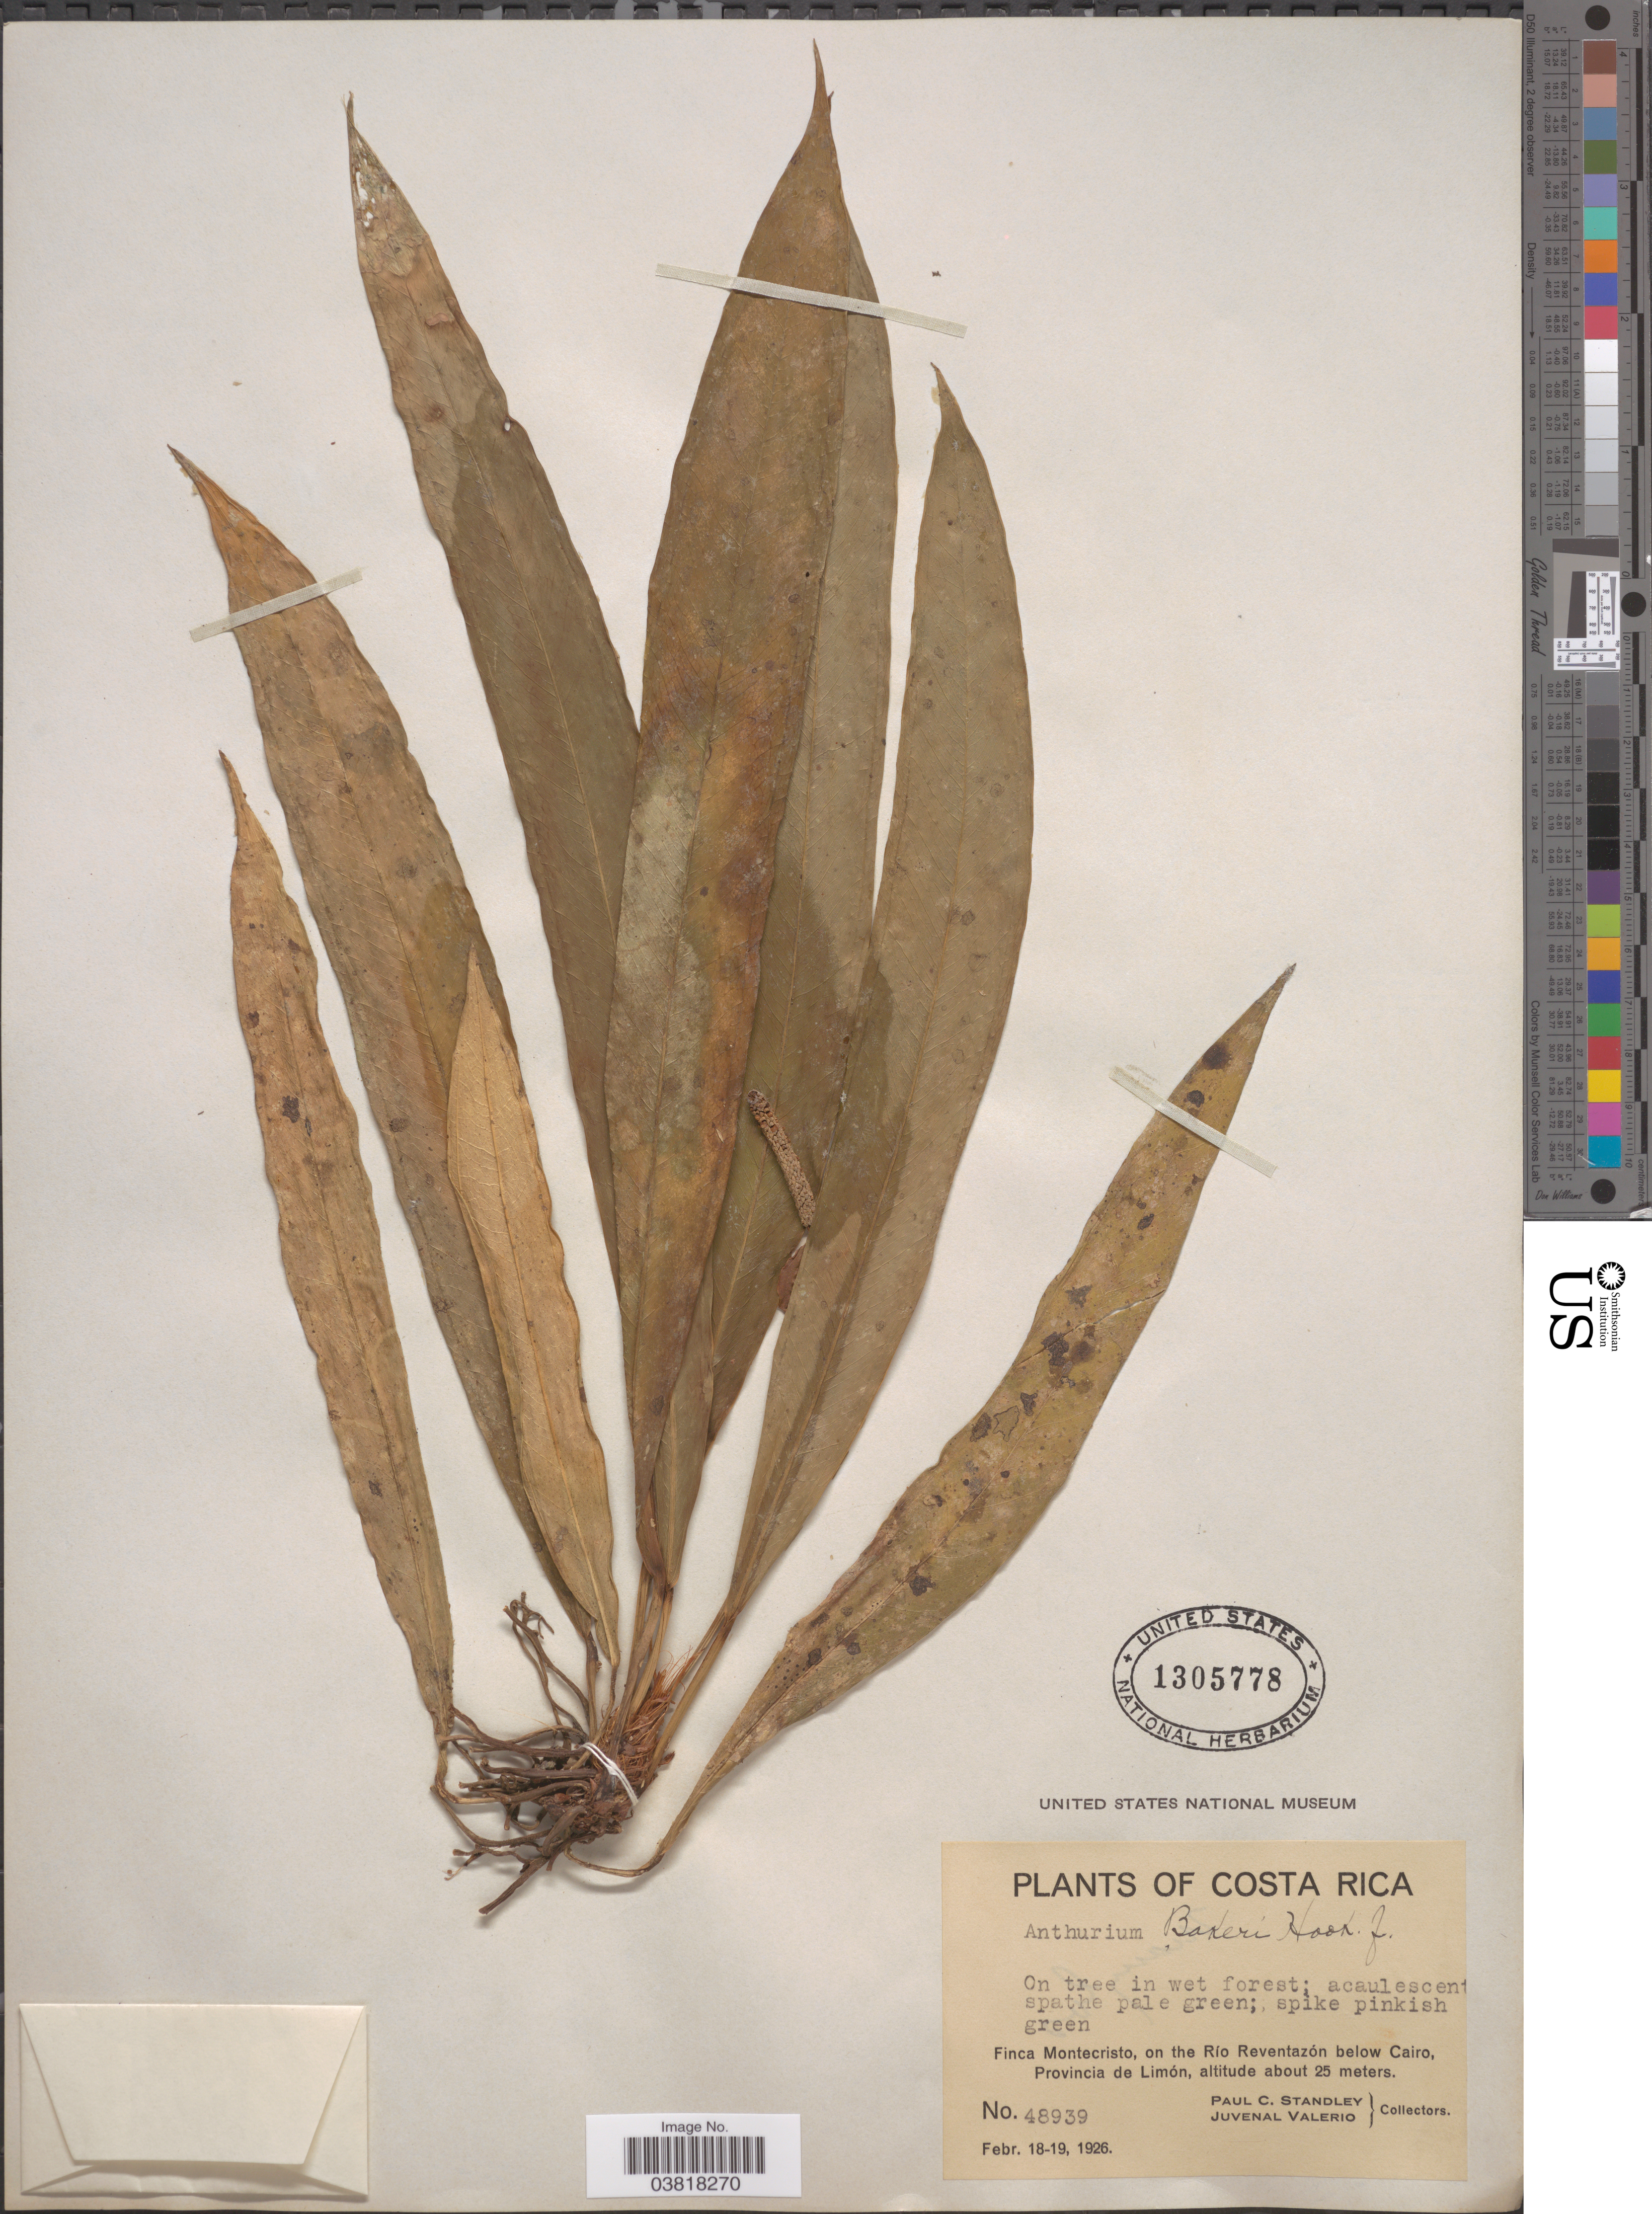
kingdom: Plantae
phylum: Tracheophyta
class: Liliopsida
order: Alismatales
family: Araceae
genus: Anthurium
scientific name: Anthurium bakeri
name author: Hook. f.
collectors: P. C. Standley & J. Valerio R.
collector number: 48939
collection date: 1926-02-18/1926-02-19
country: Costa Rica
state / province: Limón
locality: Finca Montecristo, on the Río Reventazón below Cairo.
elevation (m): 25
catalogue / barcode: US 1305778